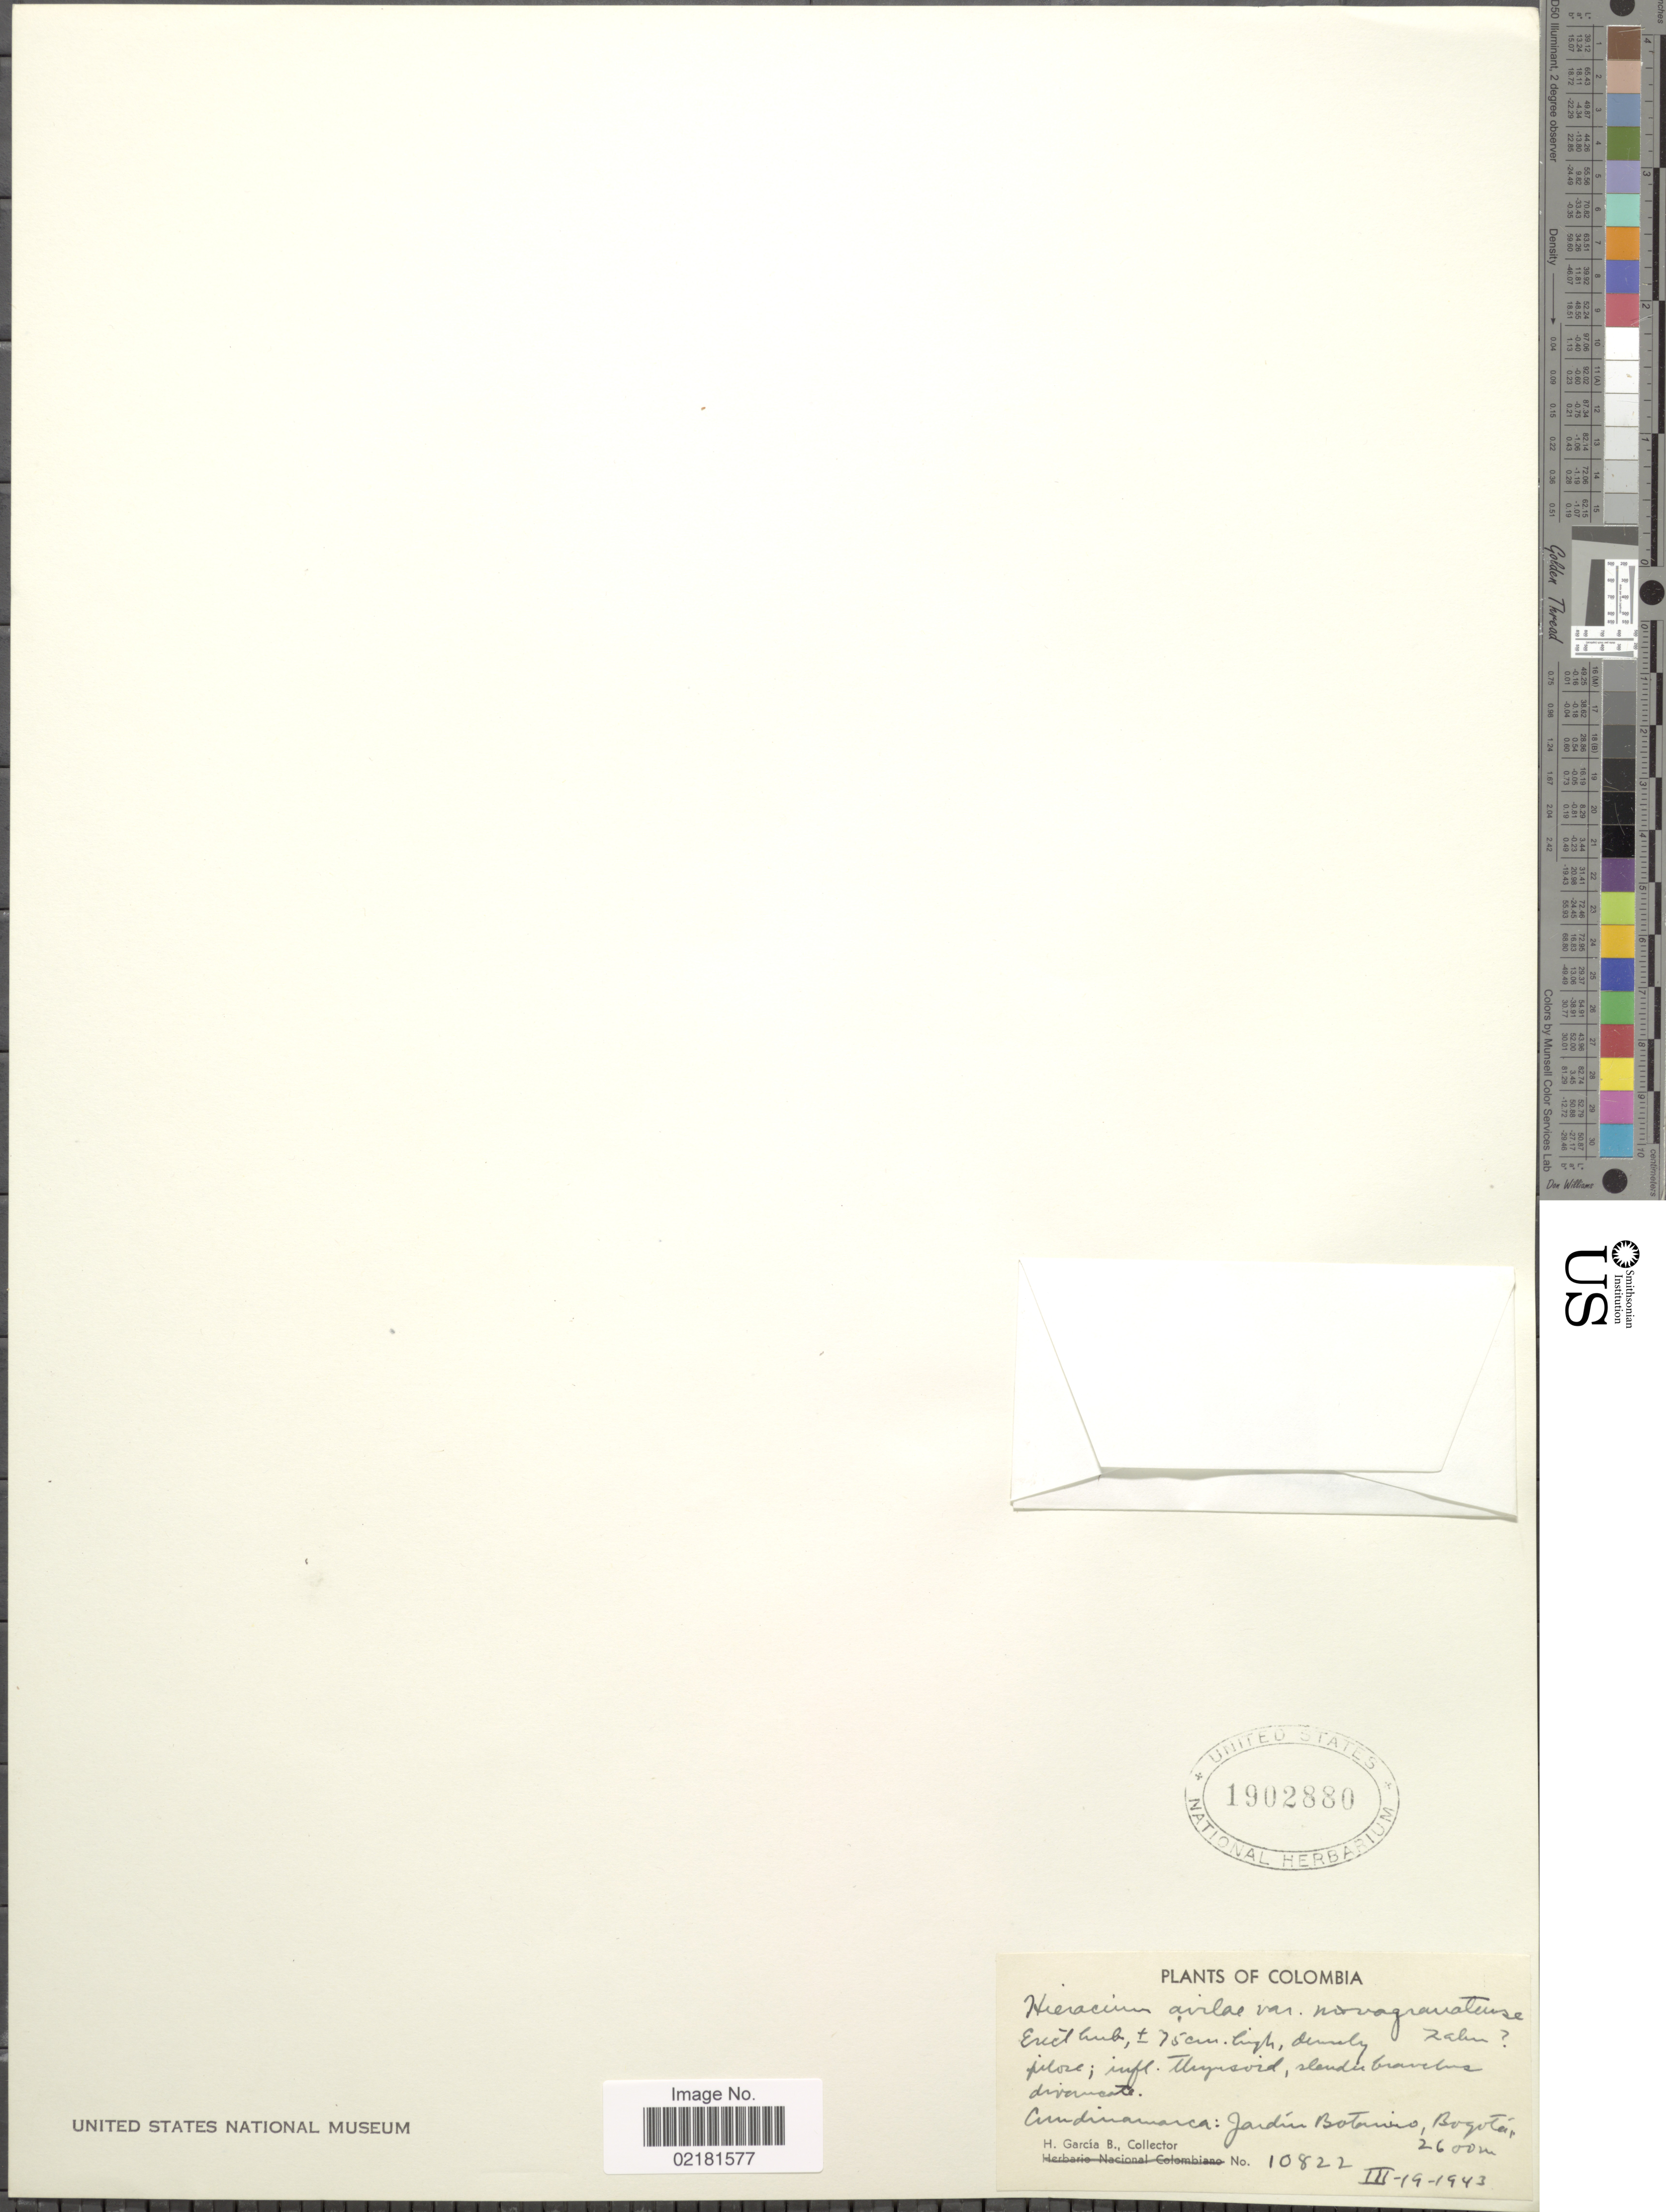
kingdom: Plantae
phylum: Tracheophyta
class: Magnoliopsida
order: Asterales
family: Asteraceae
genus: Hieracium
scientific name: Hieracium avilae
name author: Kunth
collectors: H. García Barriga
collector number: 10822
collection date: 1943-03-19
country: Colombia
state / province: Cundinamarca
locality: Jardin Botanico, Bogota.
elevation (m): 2600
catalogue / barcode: US 1902880